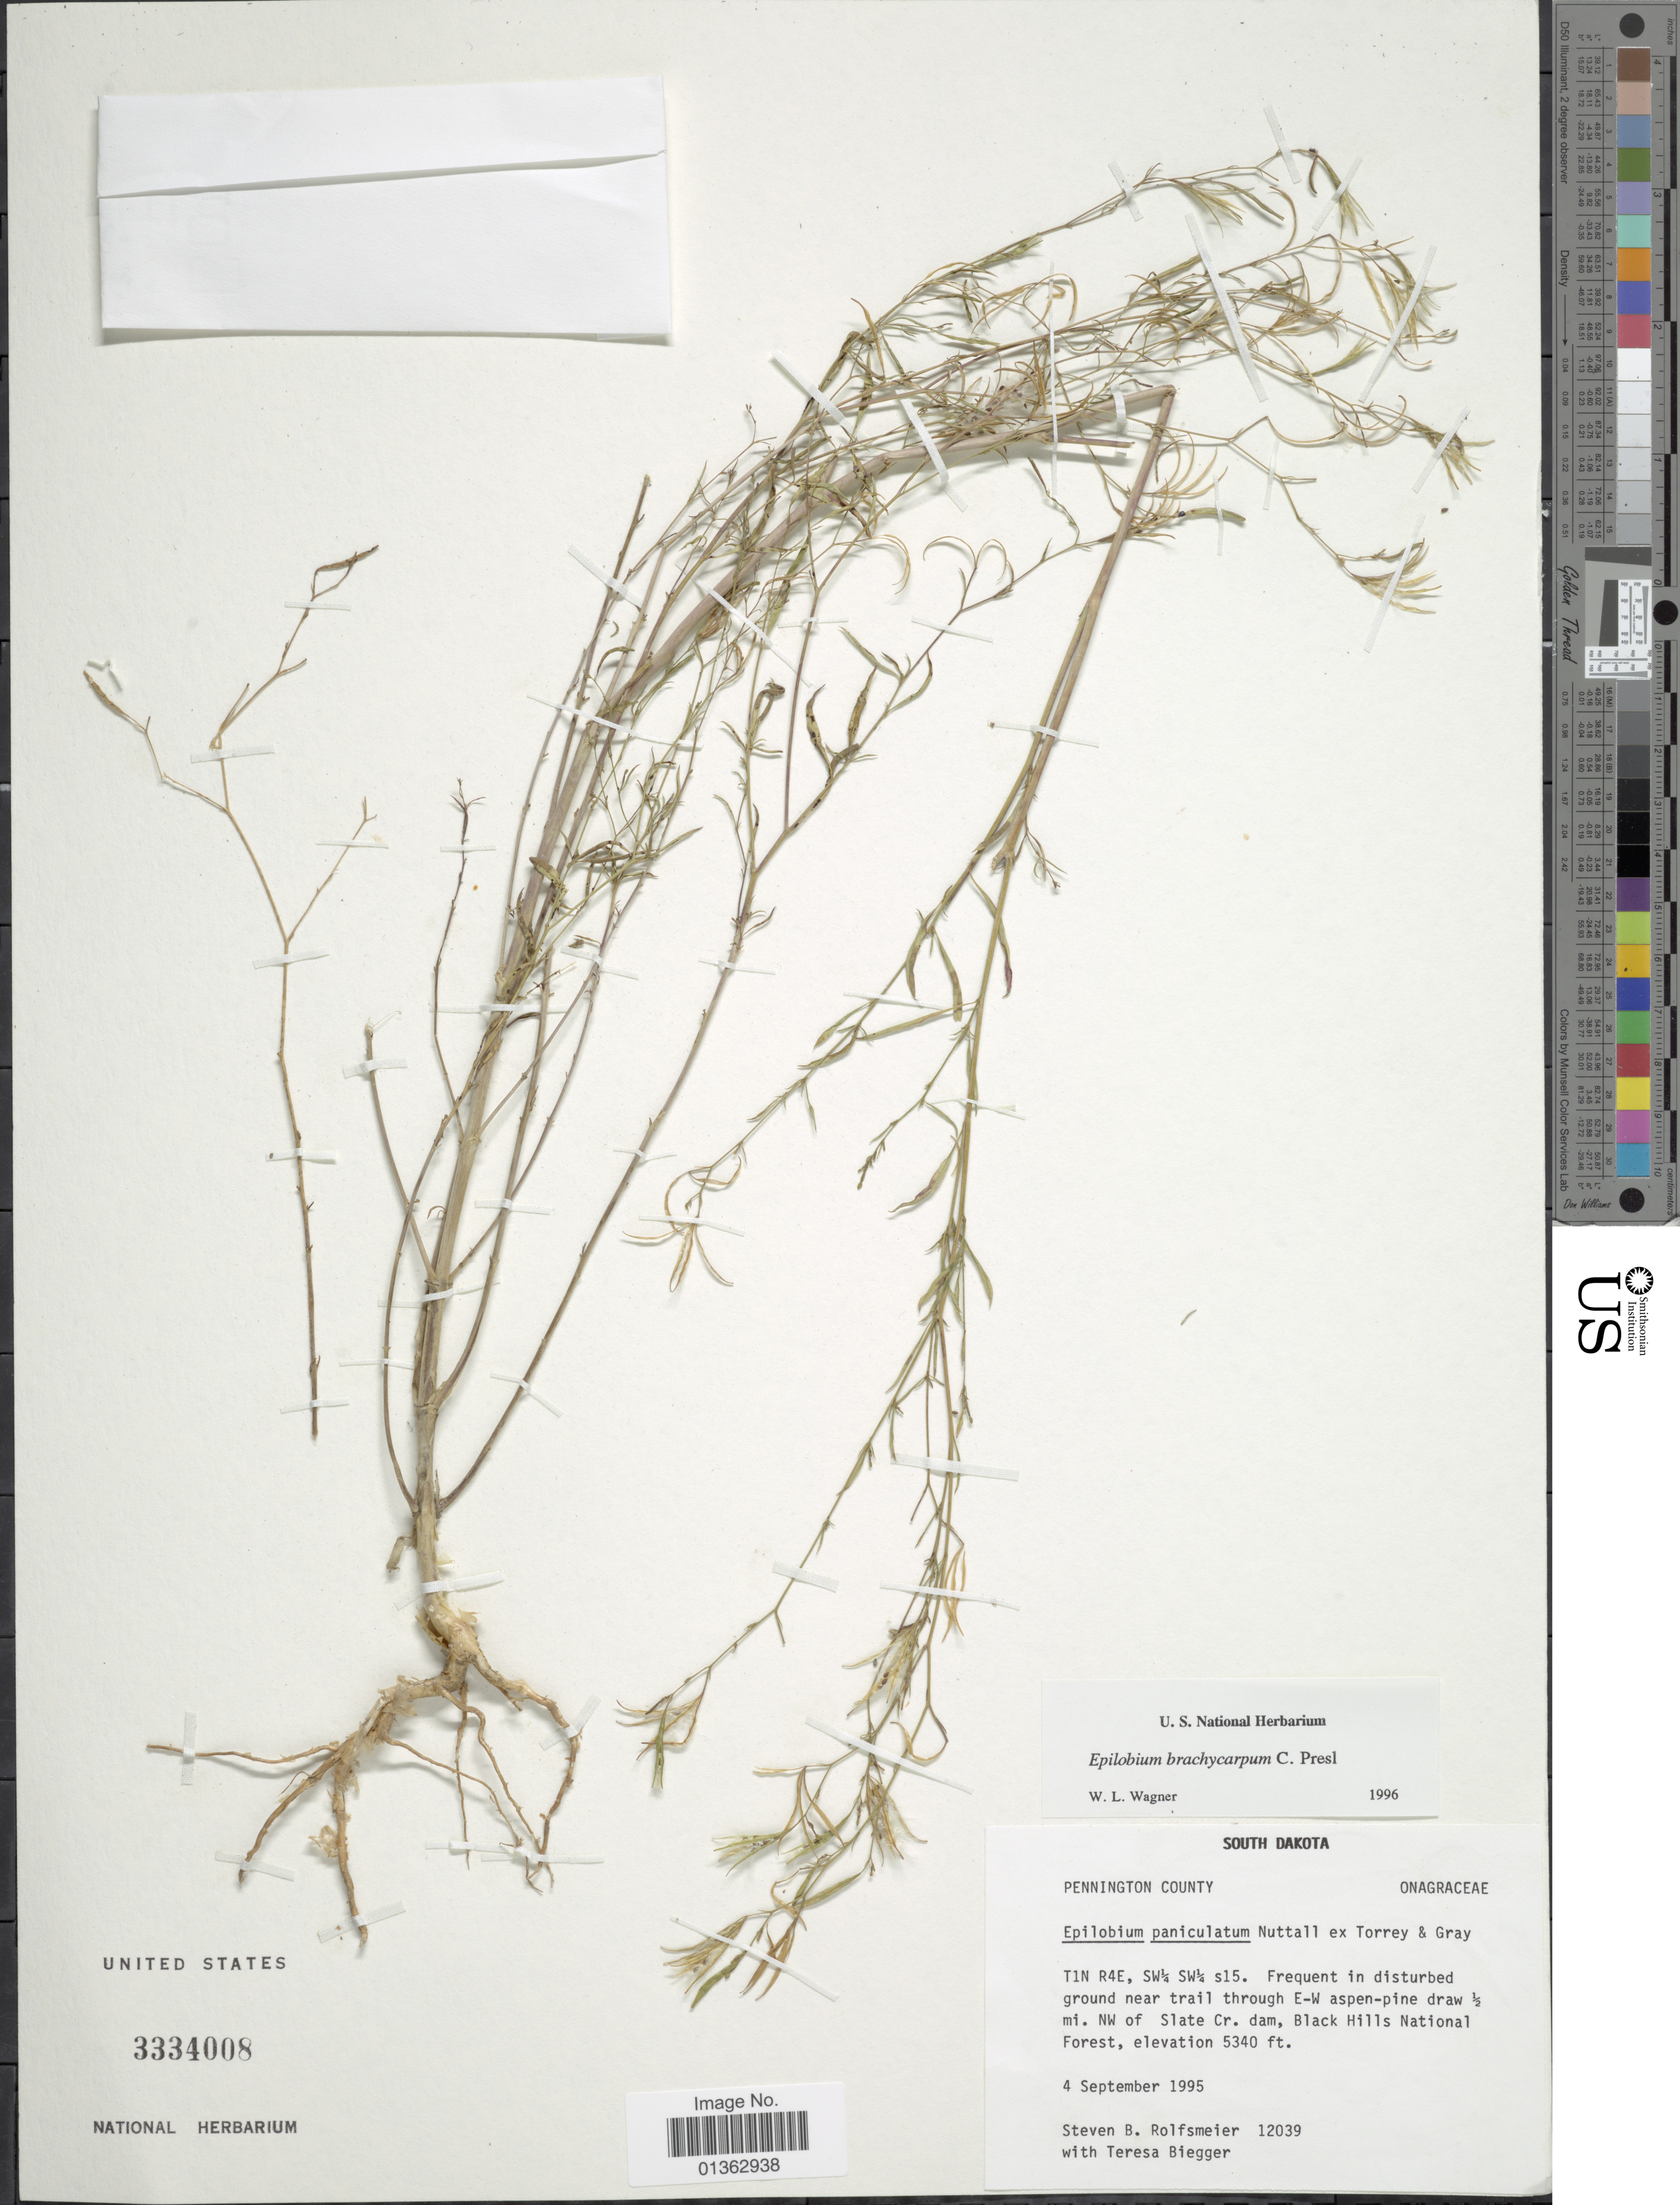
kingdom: Plantae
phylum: Tracheophyta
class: Magnoliopsida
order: Myrtales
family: Onagraceae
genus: Epilobium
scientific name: Epilobium brachycarpum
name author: C. Presl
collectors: S. Rolfsmeier & T. Biegger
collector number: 12039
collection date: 1995-09-04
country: United States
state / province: South Dakota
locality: T1N R4E, SW¼ s15. Frequent in disturbed ground near trail through E-W aspen-pine draw ½ mi. NW of Slate Cr. dam, Black Hills National Forest.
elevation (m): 1628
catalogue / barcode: US 3334008